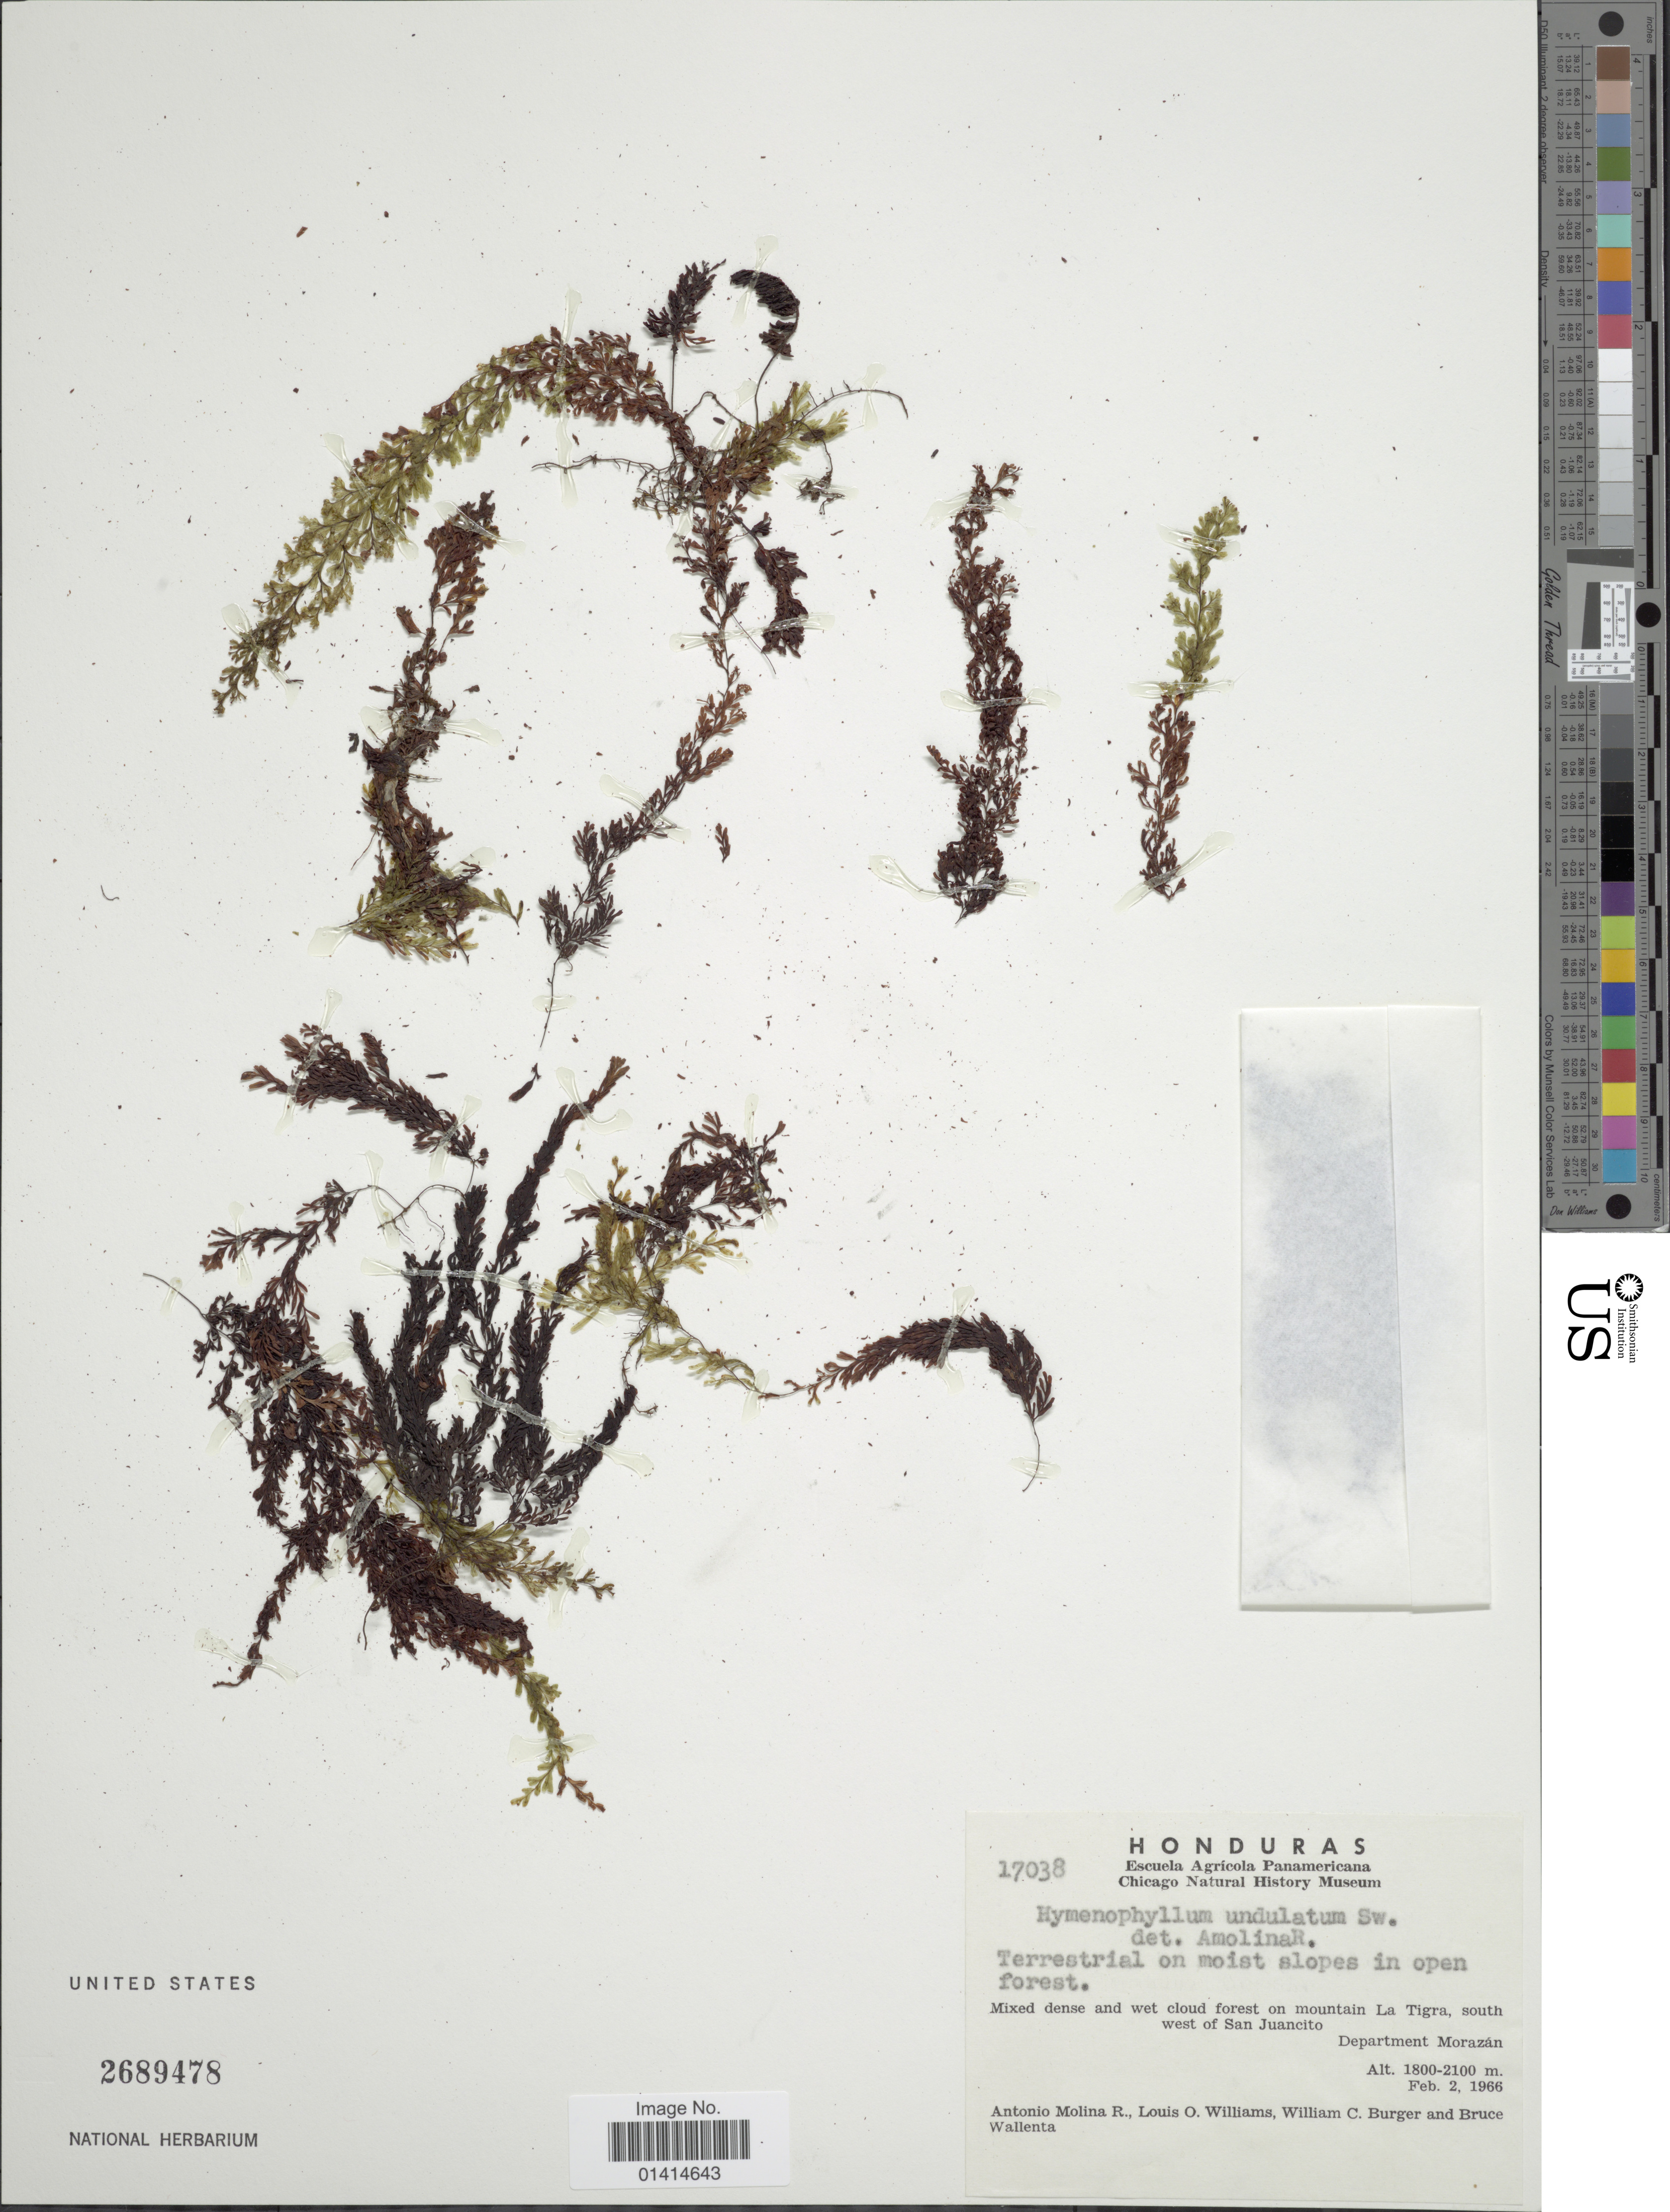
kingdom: Plantae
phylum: Tracheophyta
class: Polypodiopsida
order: Hymenophyllales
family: Hymenophyllaceae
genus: Hymenophyllum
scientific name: Hymenophyllum undulatum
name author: (Sw.) Sw.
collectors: A. Molina R., L. O. Williams, W. Burger & B. Wallenta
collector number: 17038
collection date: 1966-02-02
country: Honduras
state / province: Fco. Morazán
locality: On mountain La Tigra, south west of San Juancito, Department Morazan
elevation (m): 1800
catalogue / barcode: US 2689478